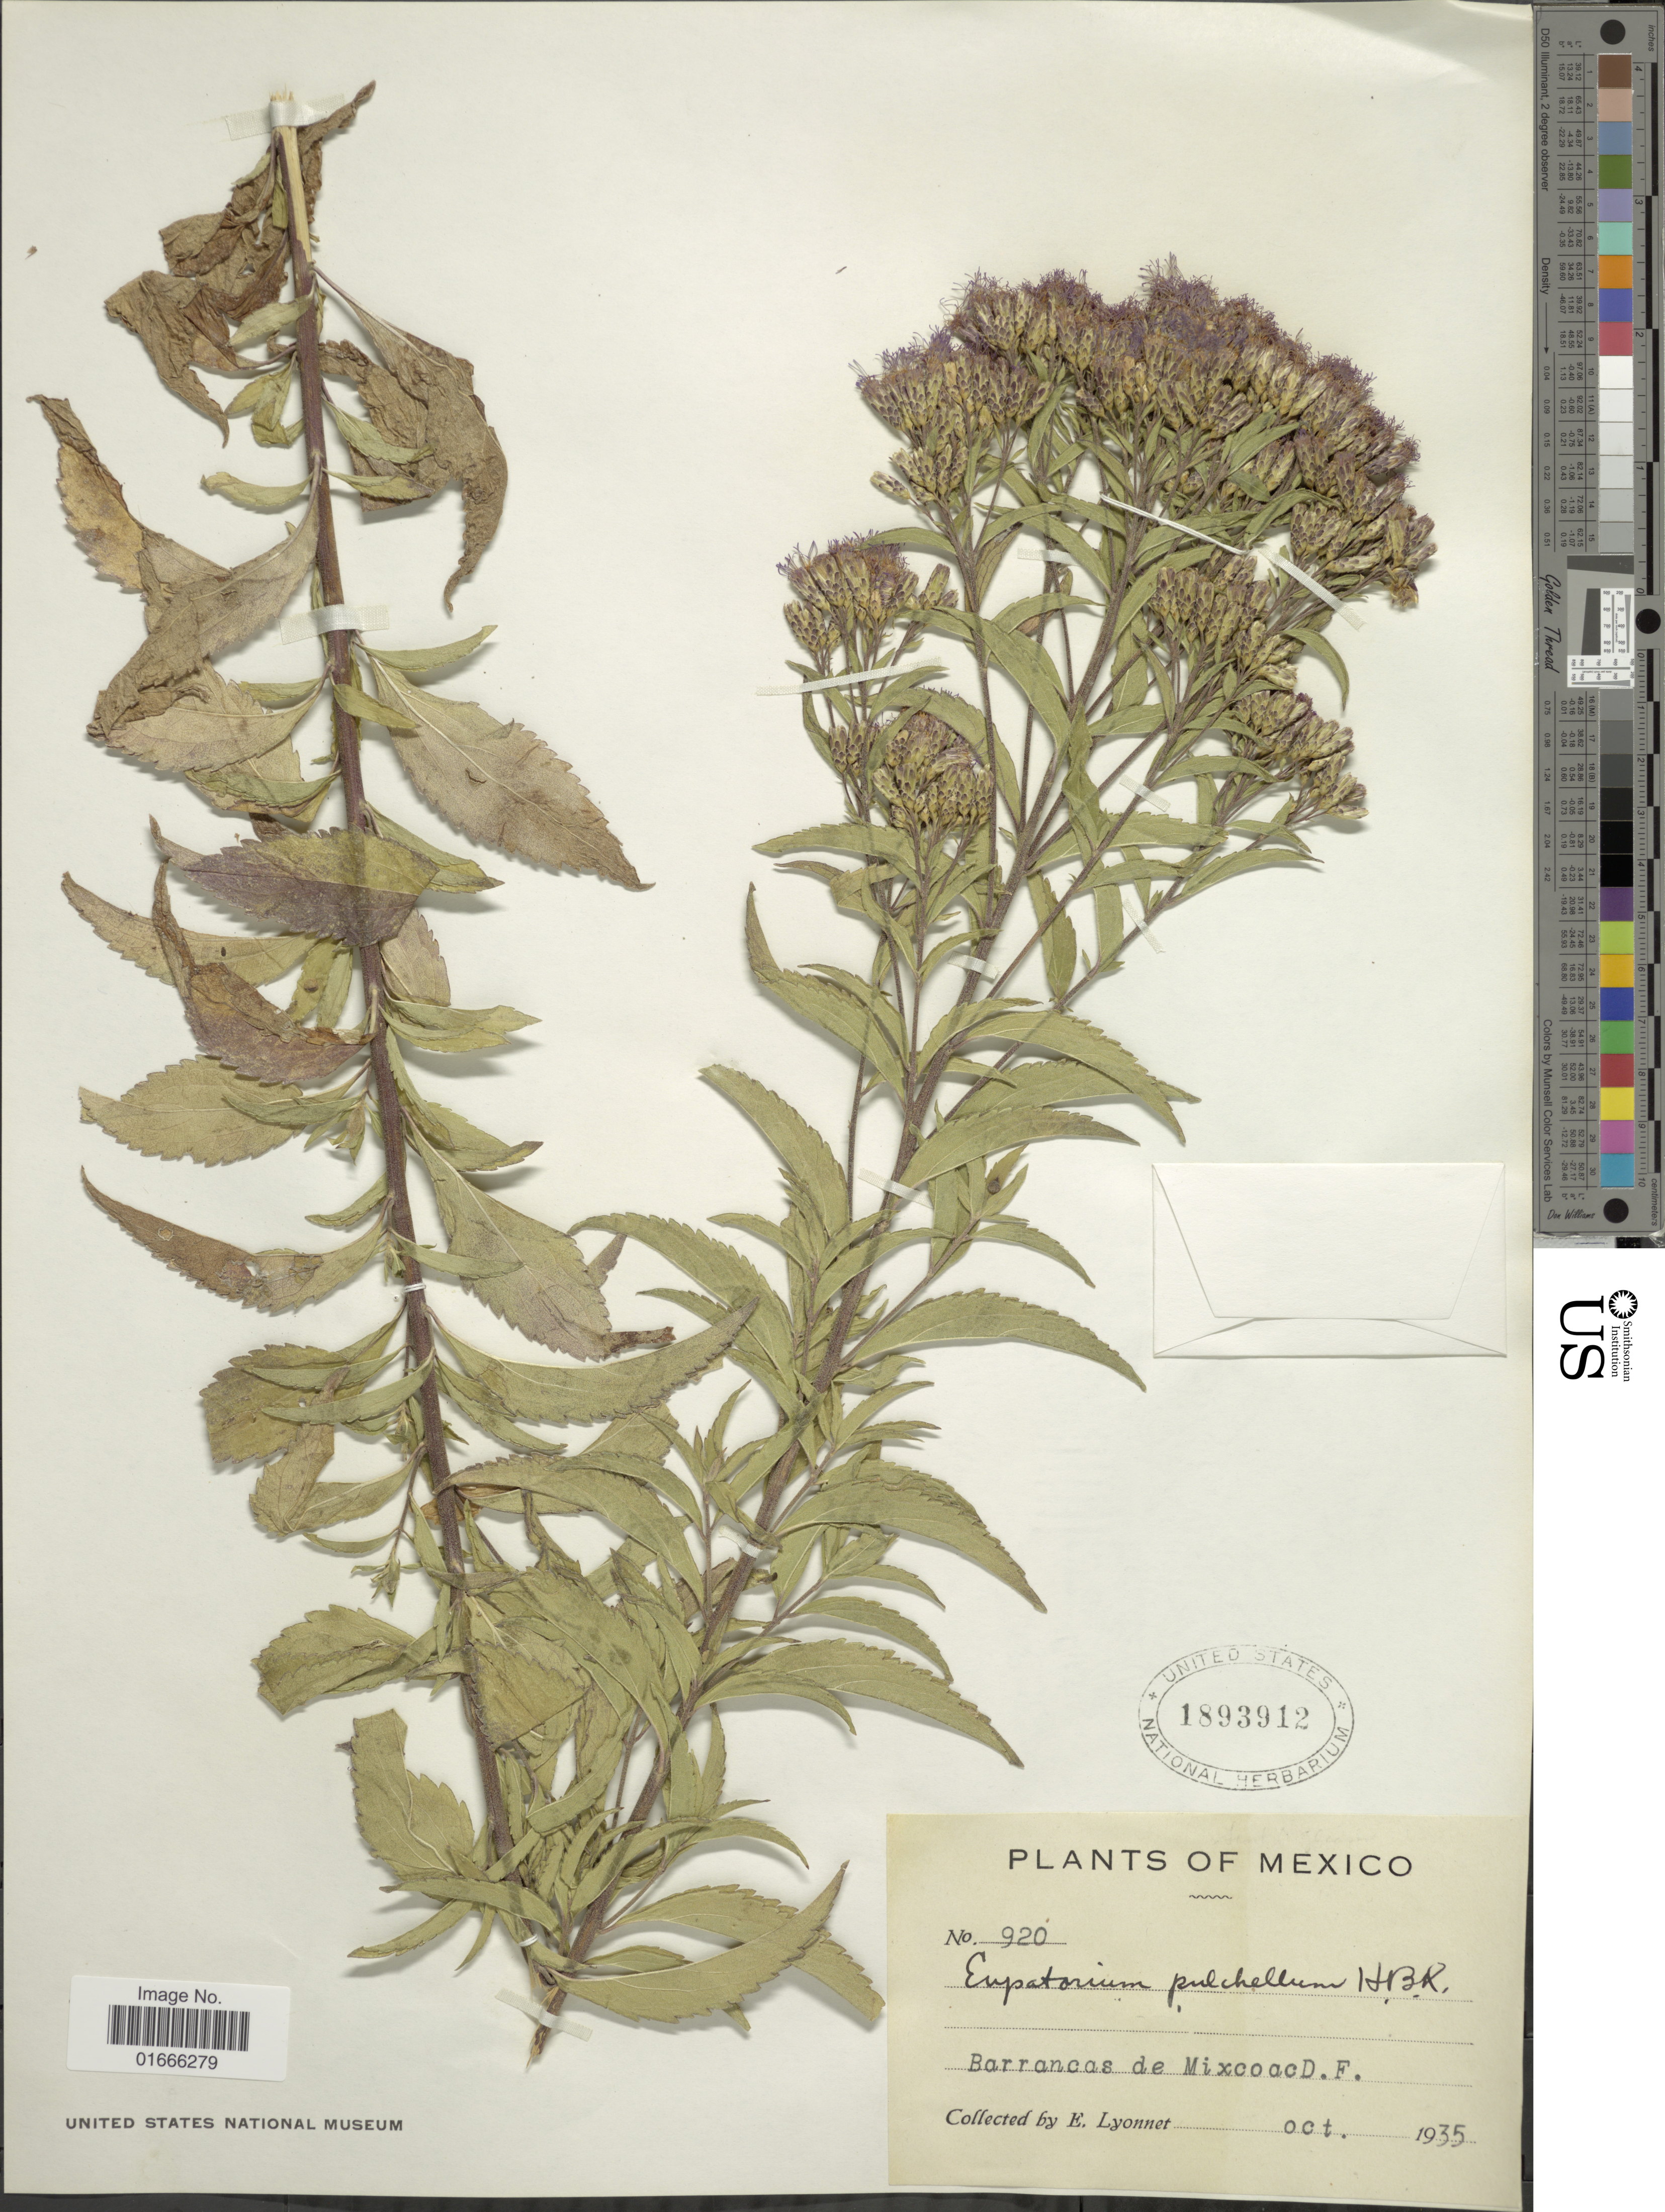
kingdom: Plantae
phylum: Tracheophyta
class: Magnoliopsida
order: Asterales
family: Asteraceae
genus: Chromolaena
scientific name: Chromolaena pulchella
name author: (Kunth) R.M. King & H. Rob.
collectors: E. Lyonnet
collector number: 920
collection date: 1935-10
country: Mexico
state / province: Distrito Federal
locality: Barrancas de Mixoac. D.F.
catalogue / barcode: US 1893912